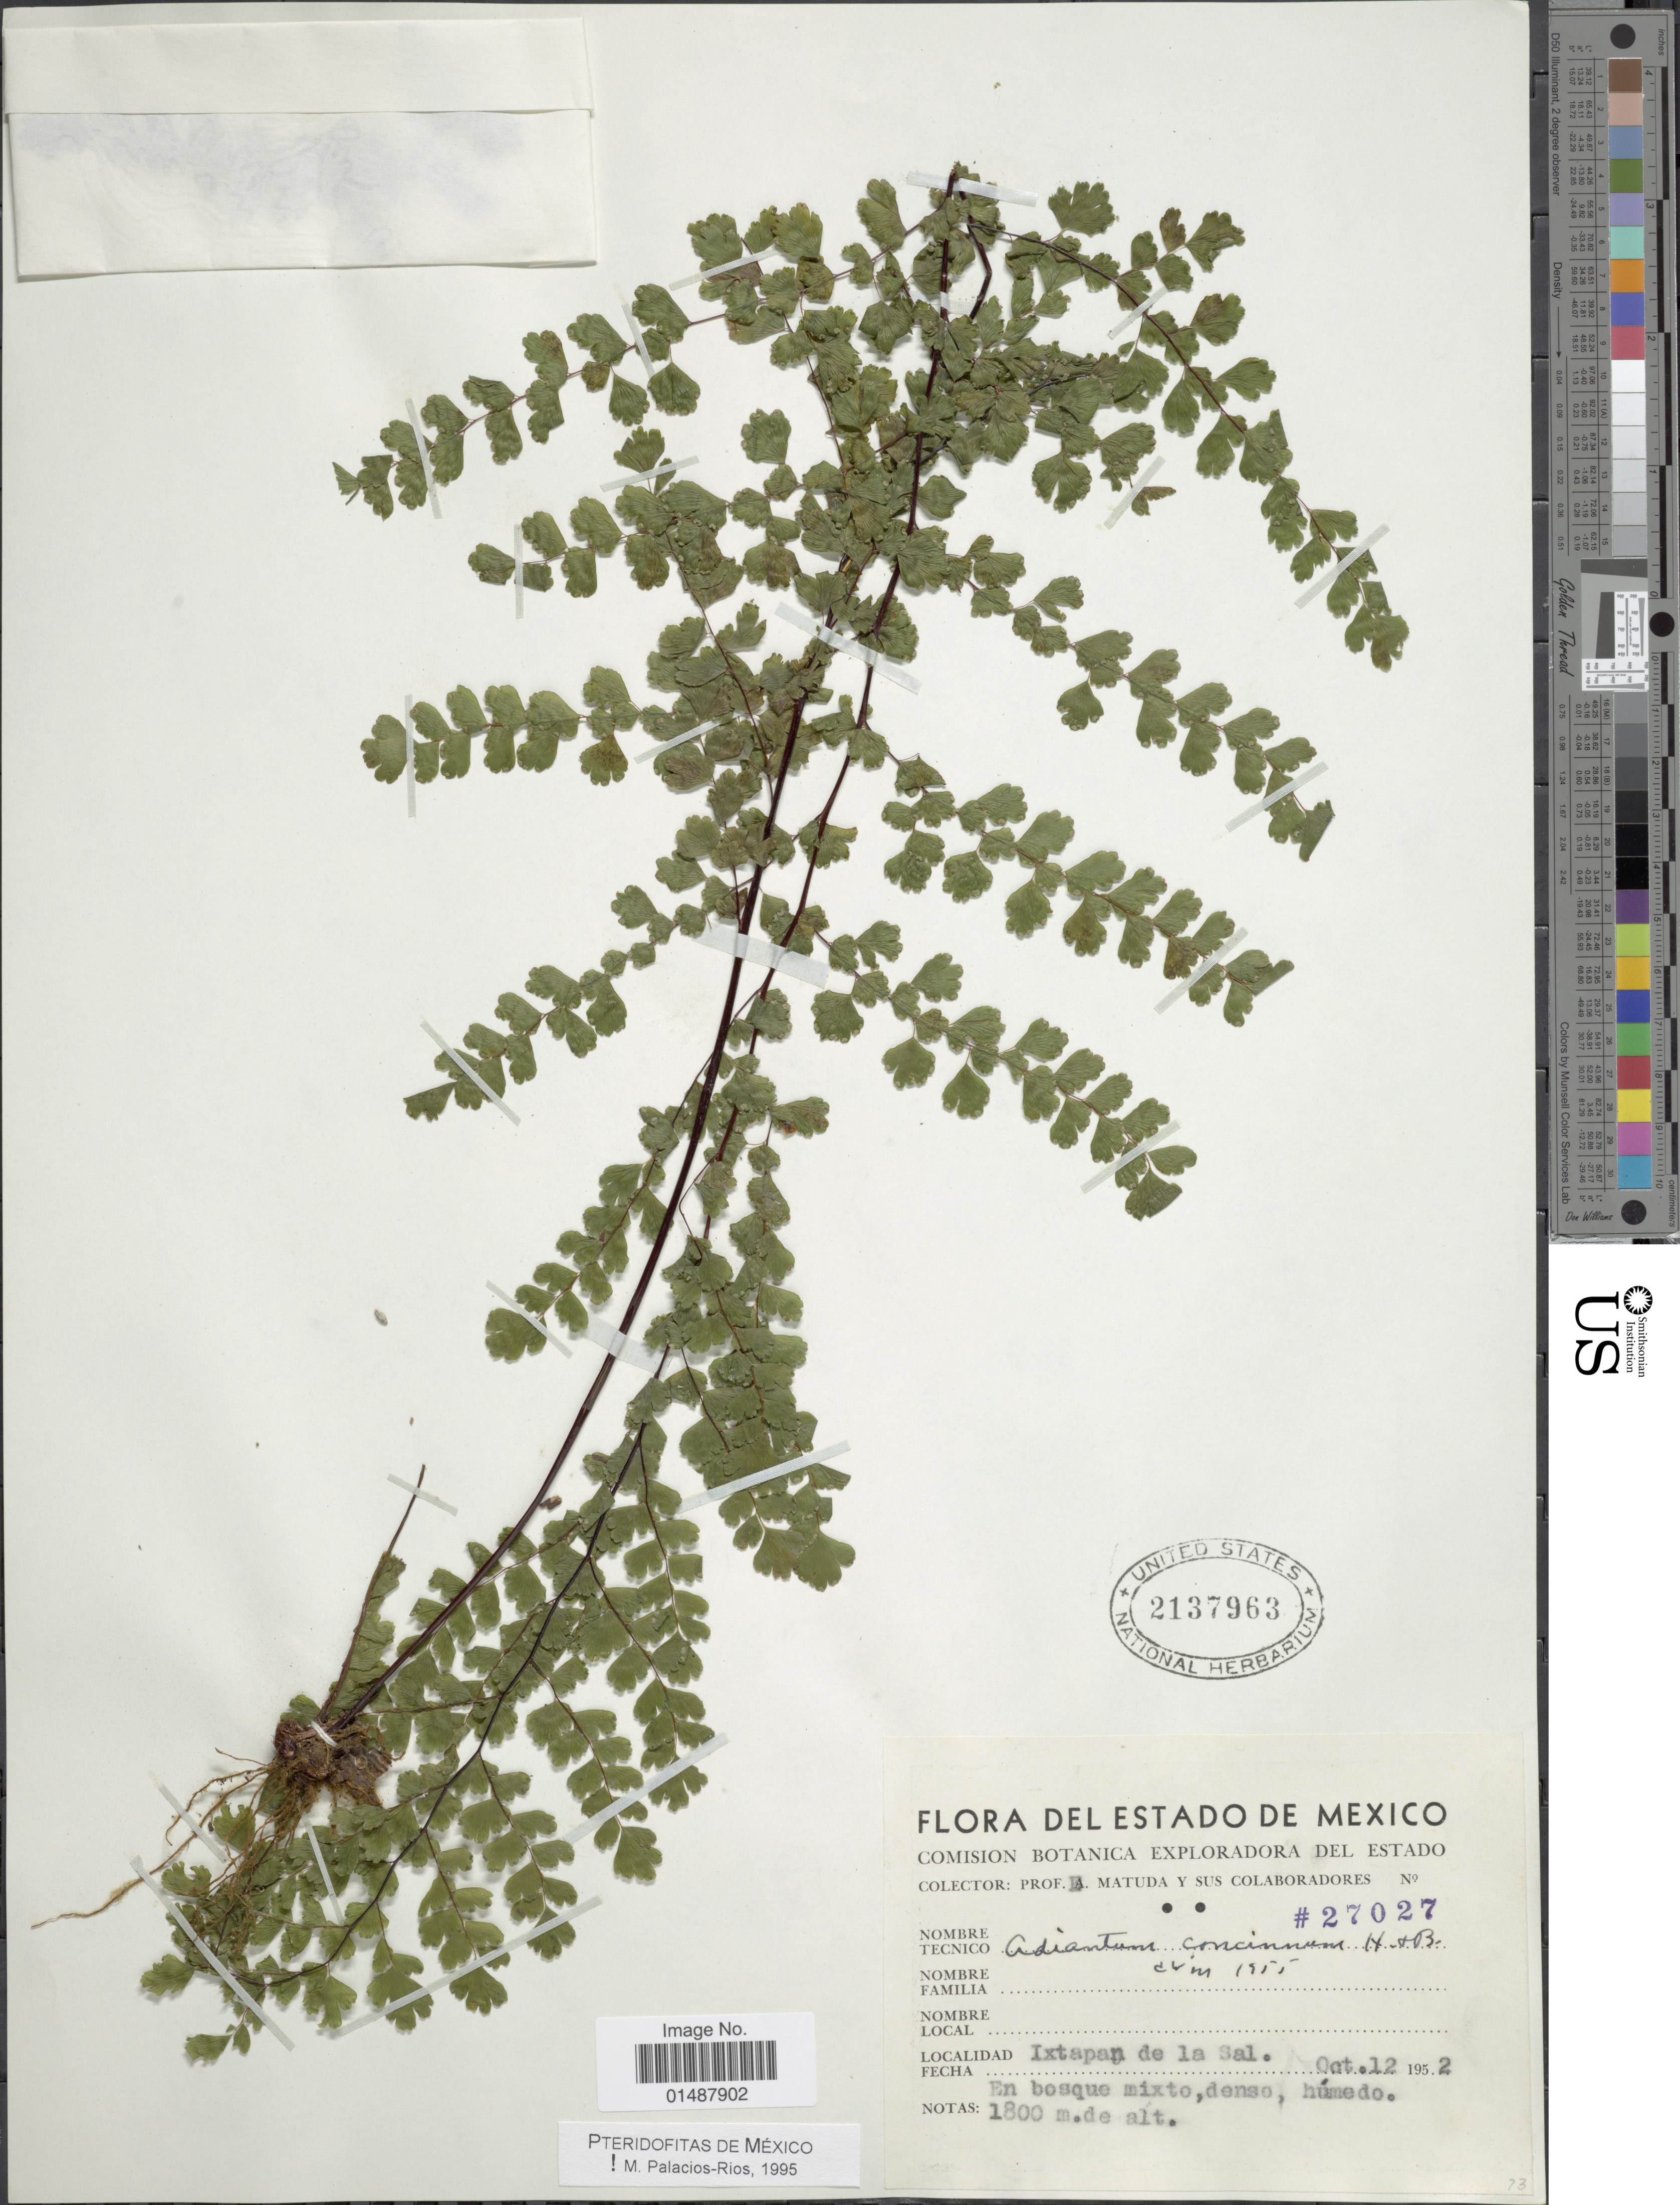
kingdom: Plantae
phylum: Tracheophyta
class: Polypodiopsida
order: Polypodiales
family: Pteridaceae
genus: Adiantum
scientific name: Adiantum concinnum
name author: Humb. & Bonpl. ex Willd.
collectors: E. Matuda & et al.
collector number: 27027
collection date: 1952-10-12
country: Mexico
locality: Estado De Mexico, Ixtapan de la Sal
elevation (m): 1800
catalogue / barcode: US 2137963